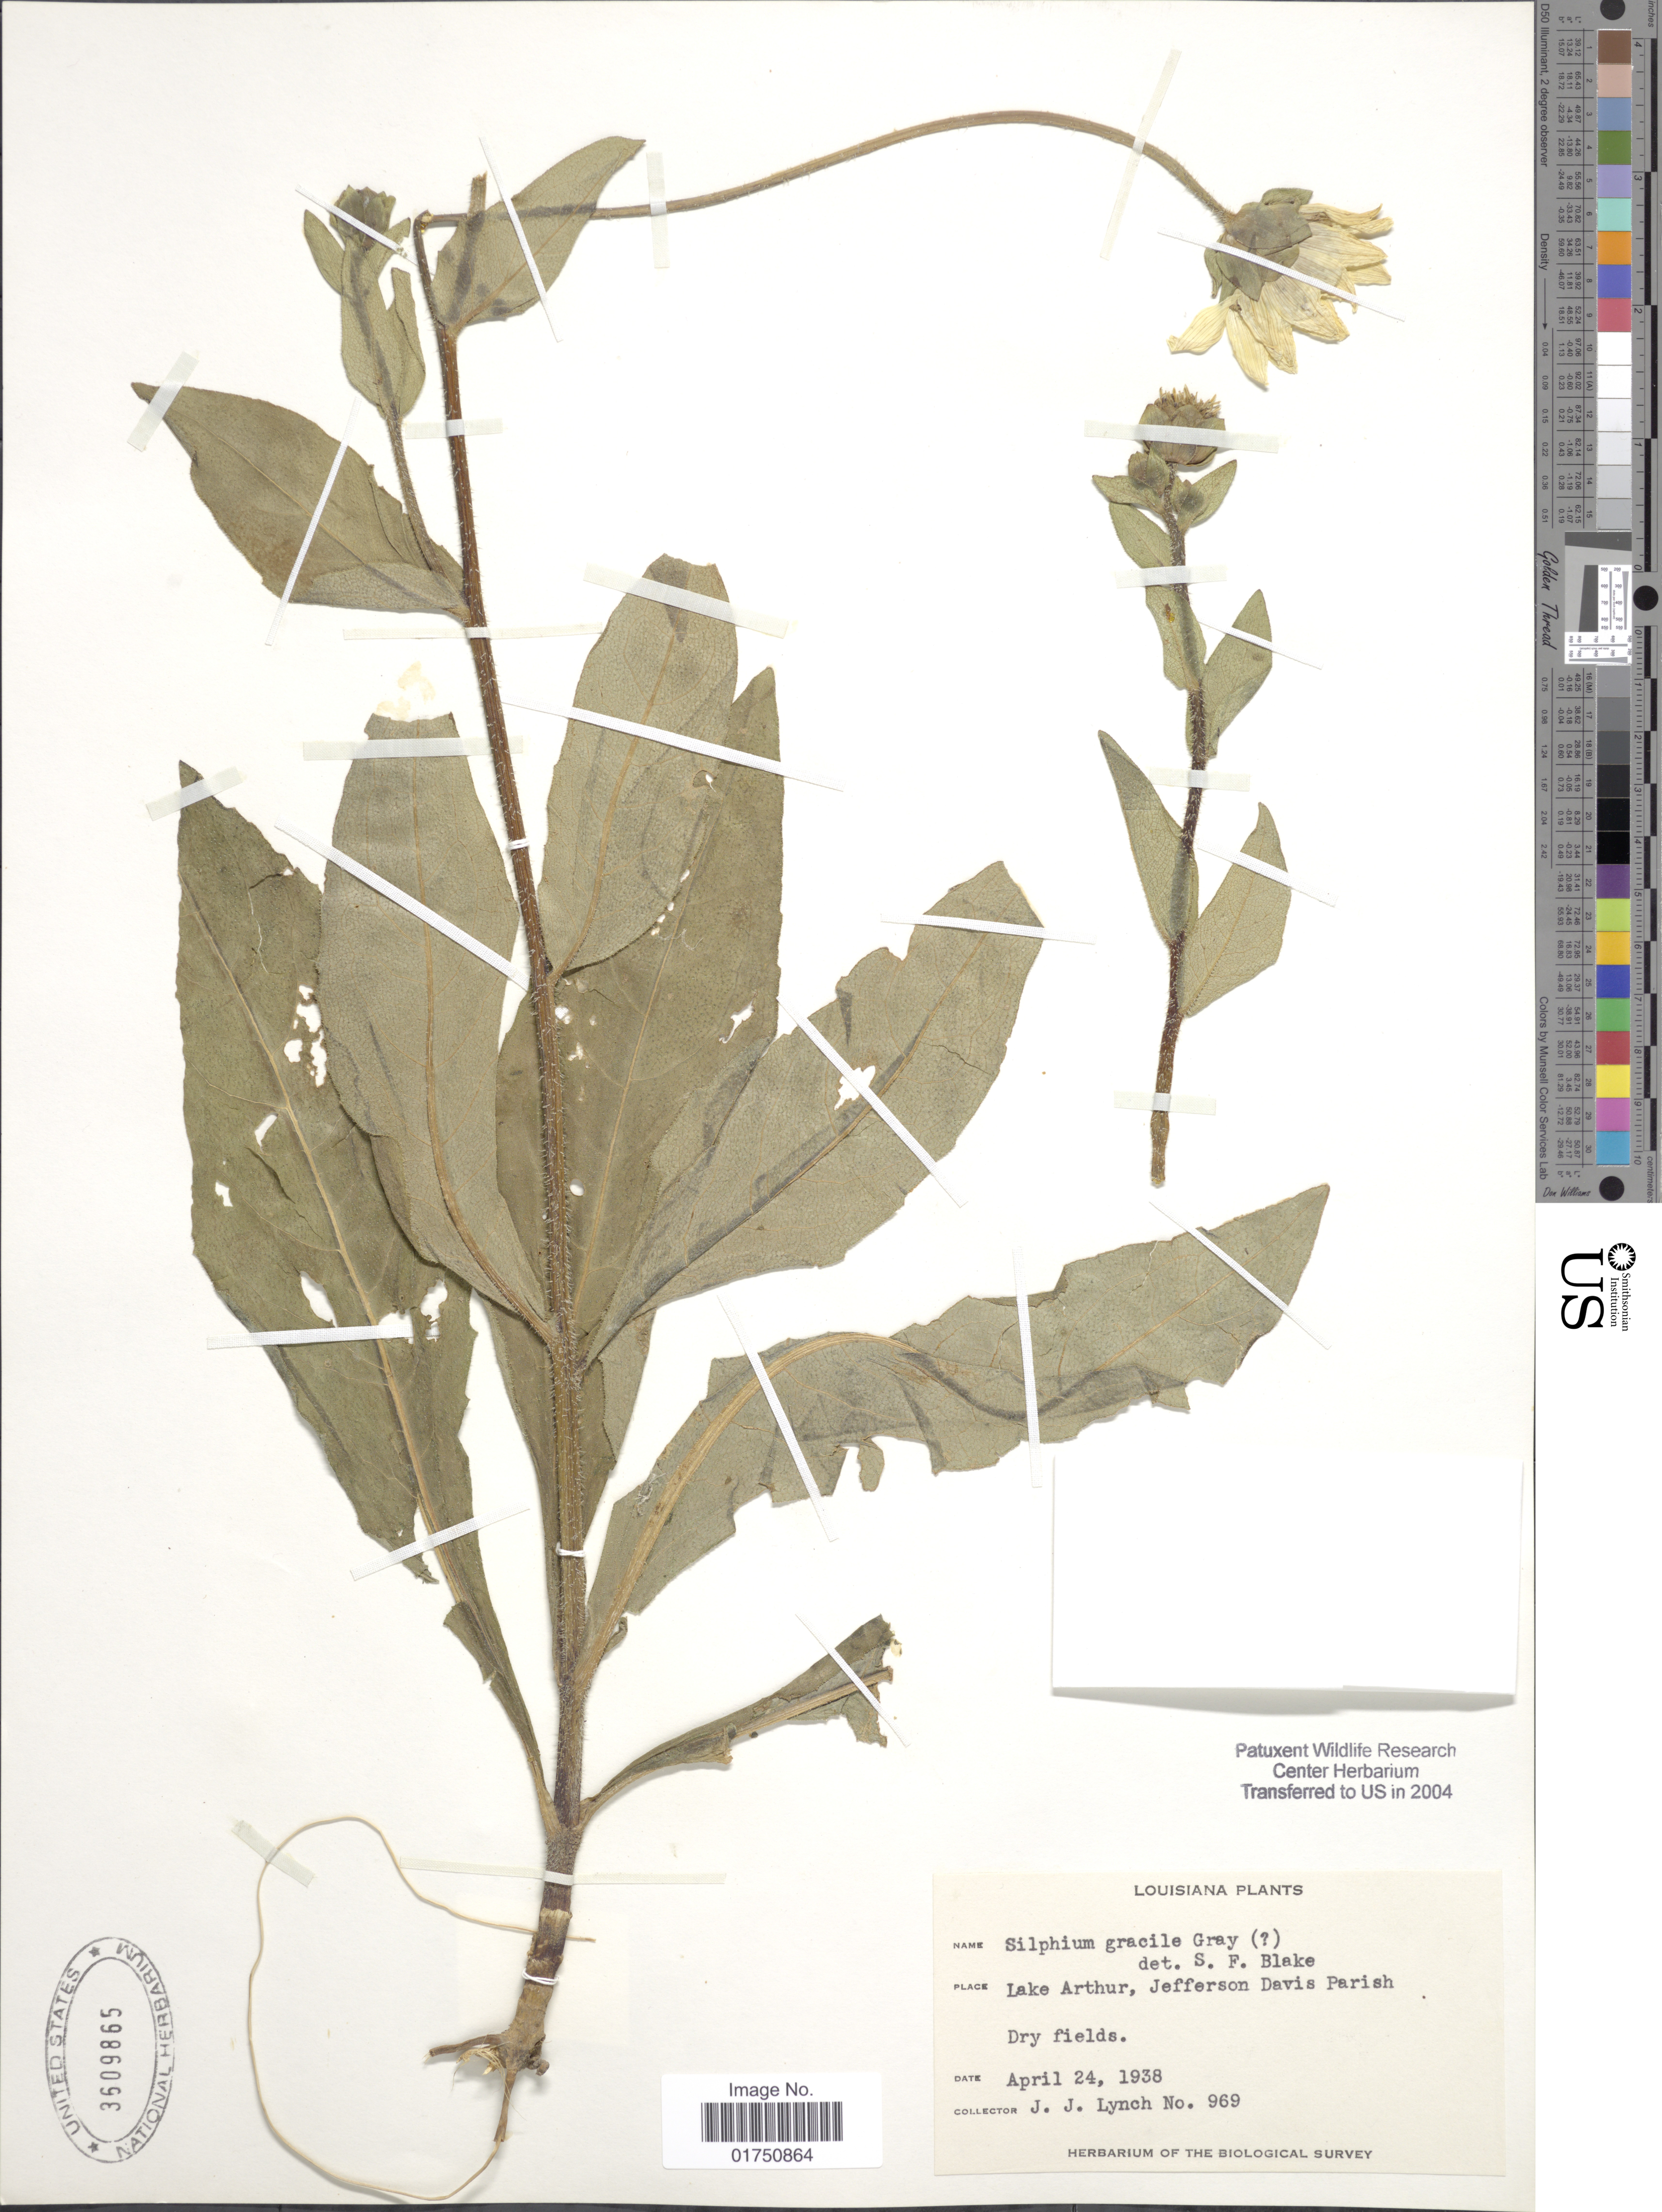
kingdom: Plantae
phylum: Tracheophyta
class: Magnoliopsida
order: Asterales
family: Asteraceae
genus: Silphium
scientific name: Silphium gracile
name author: A. Gray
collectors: J. Lynch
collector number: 969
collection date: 1938-04-24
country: United States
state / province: Louisiana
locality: Lake Arthur, Jefferson Davis Parish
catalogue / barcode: US 3609865